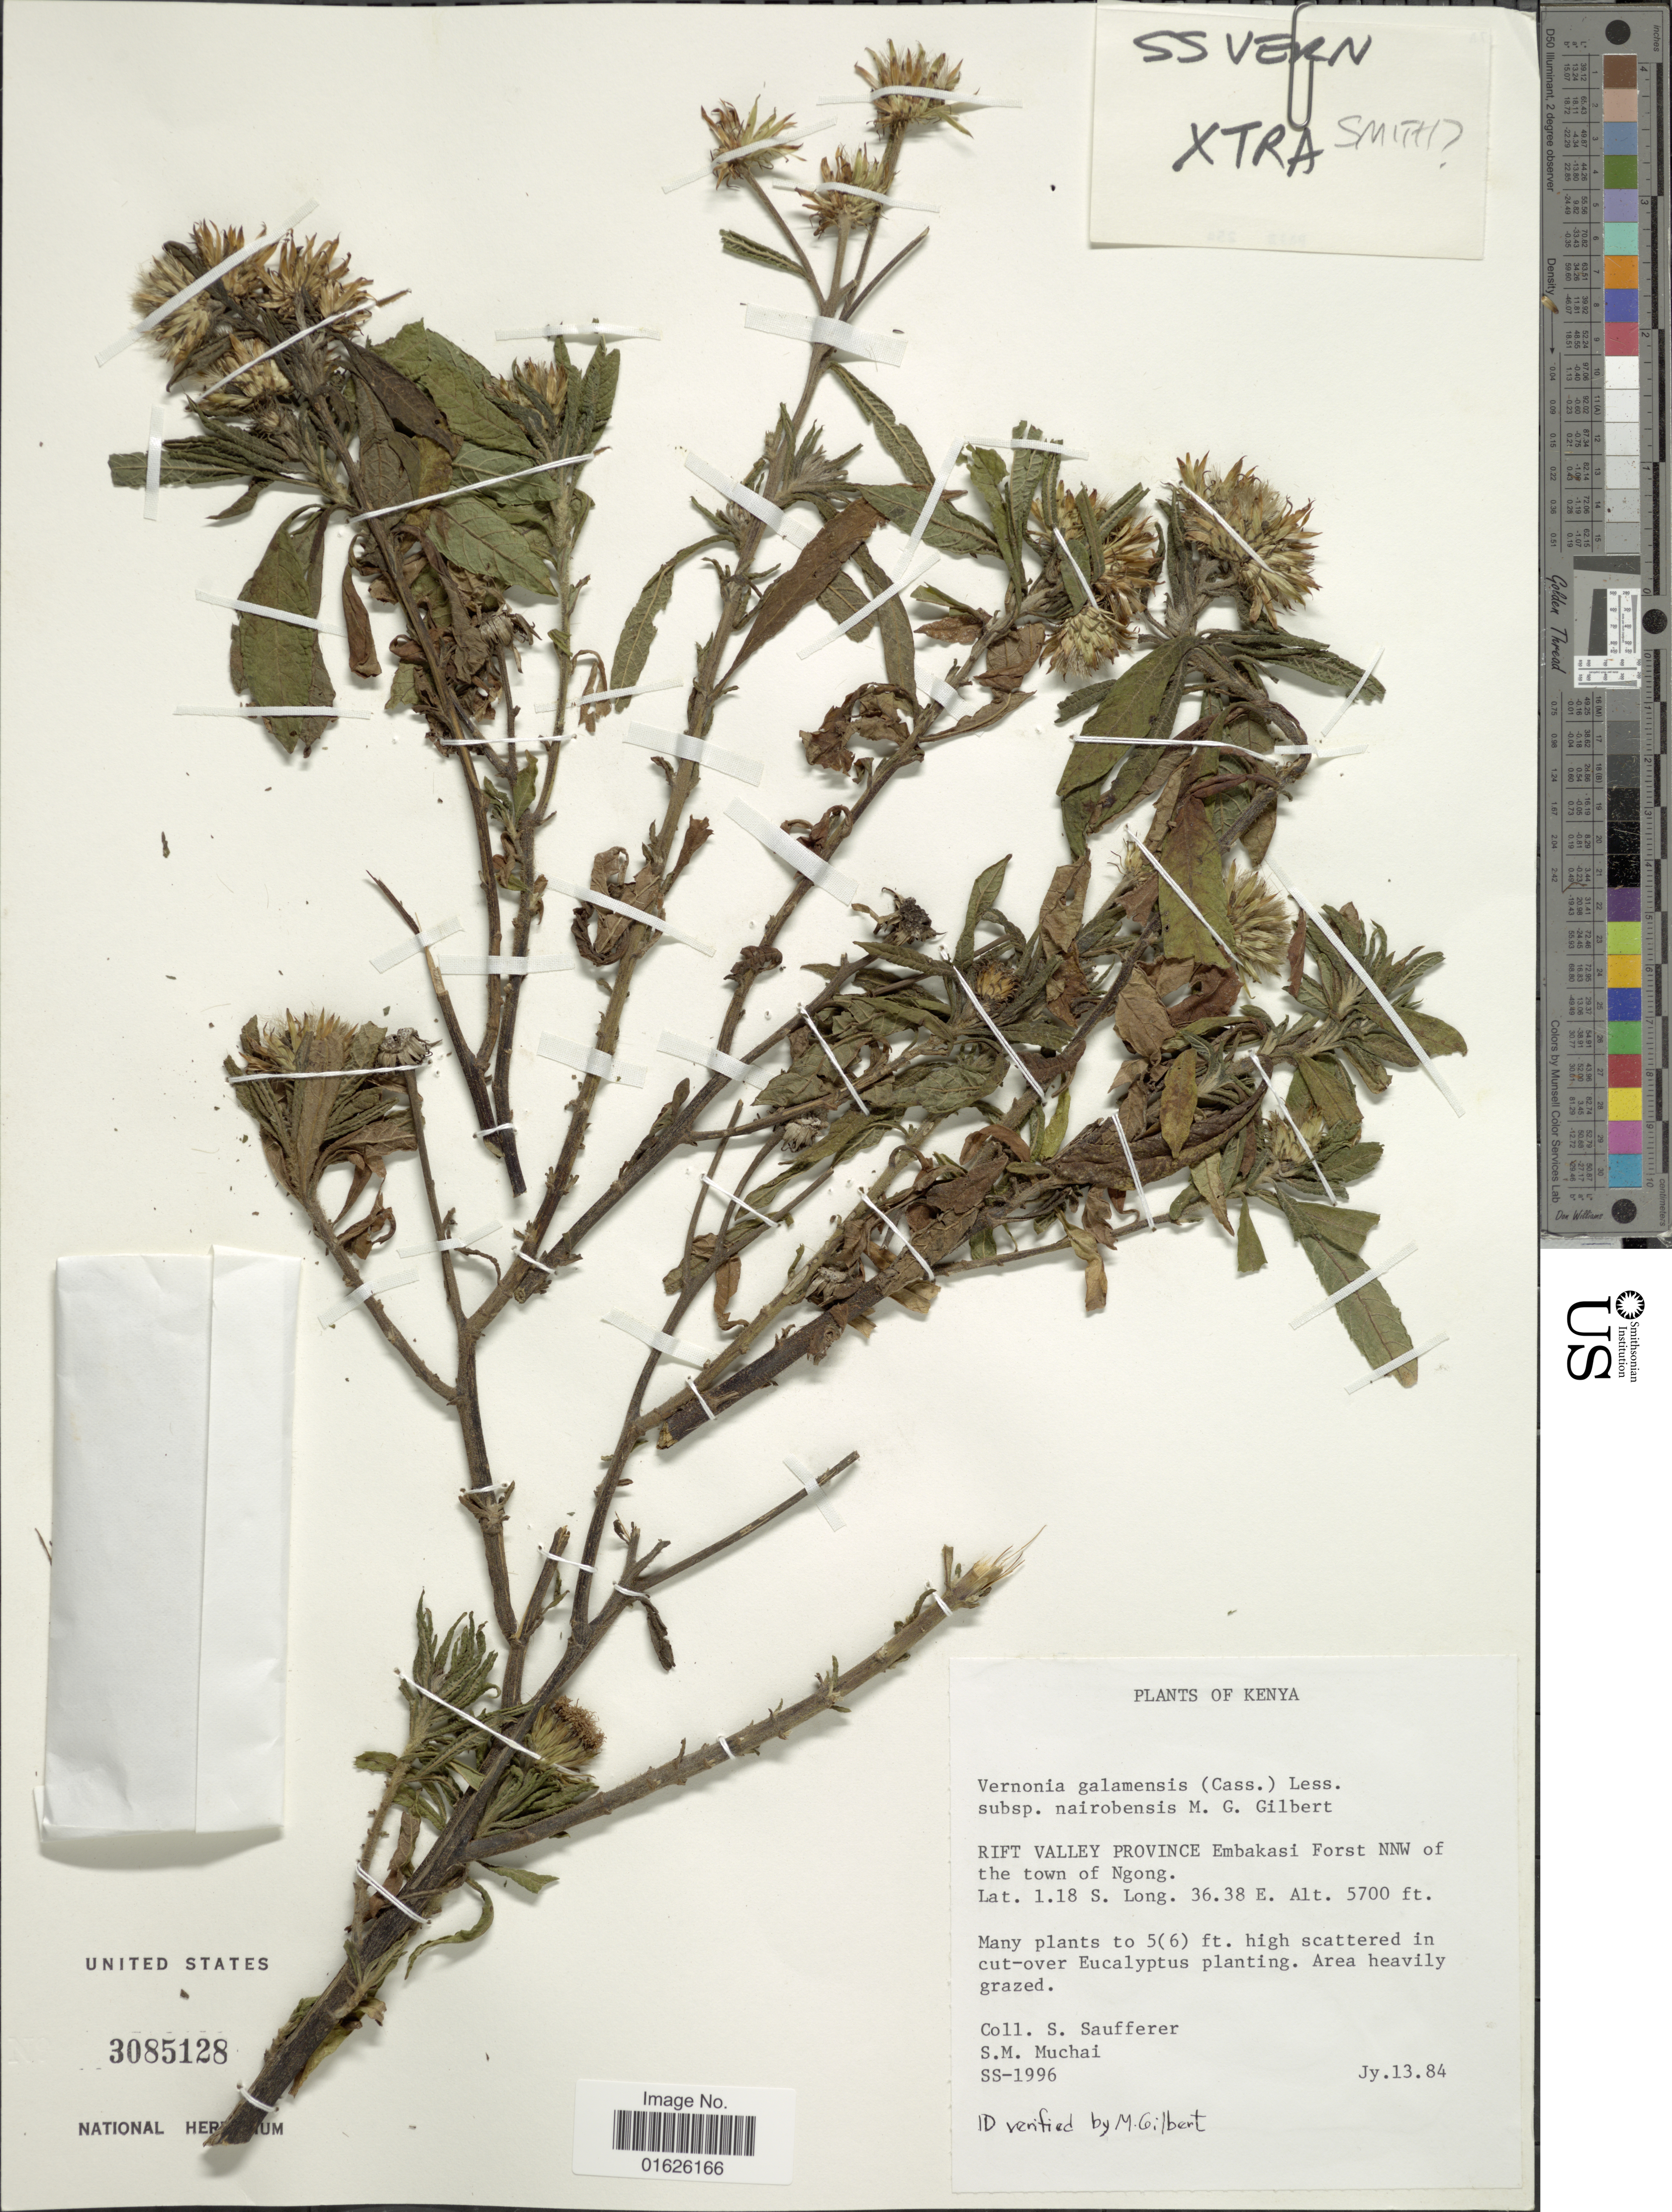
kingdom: Plantae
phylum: Tracheophyta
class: Magnoliopsida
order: Asterales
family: Asteraceae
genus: Centrapalus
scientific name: Centrapalus pauciflorus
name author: (Willd.) H. Rob.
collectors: S. Saufferer & S. Muchai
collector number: SS - 1996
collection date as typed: Transcribed d/m/y: 13/7/84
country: Kenya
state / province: Kajiado / Nairobi Area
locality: Rift Valley Province Embakasi Forst NNW of the town of Ngong.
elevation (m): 1737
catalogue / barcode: US 3085128